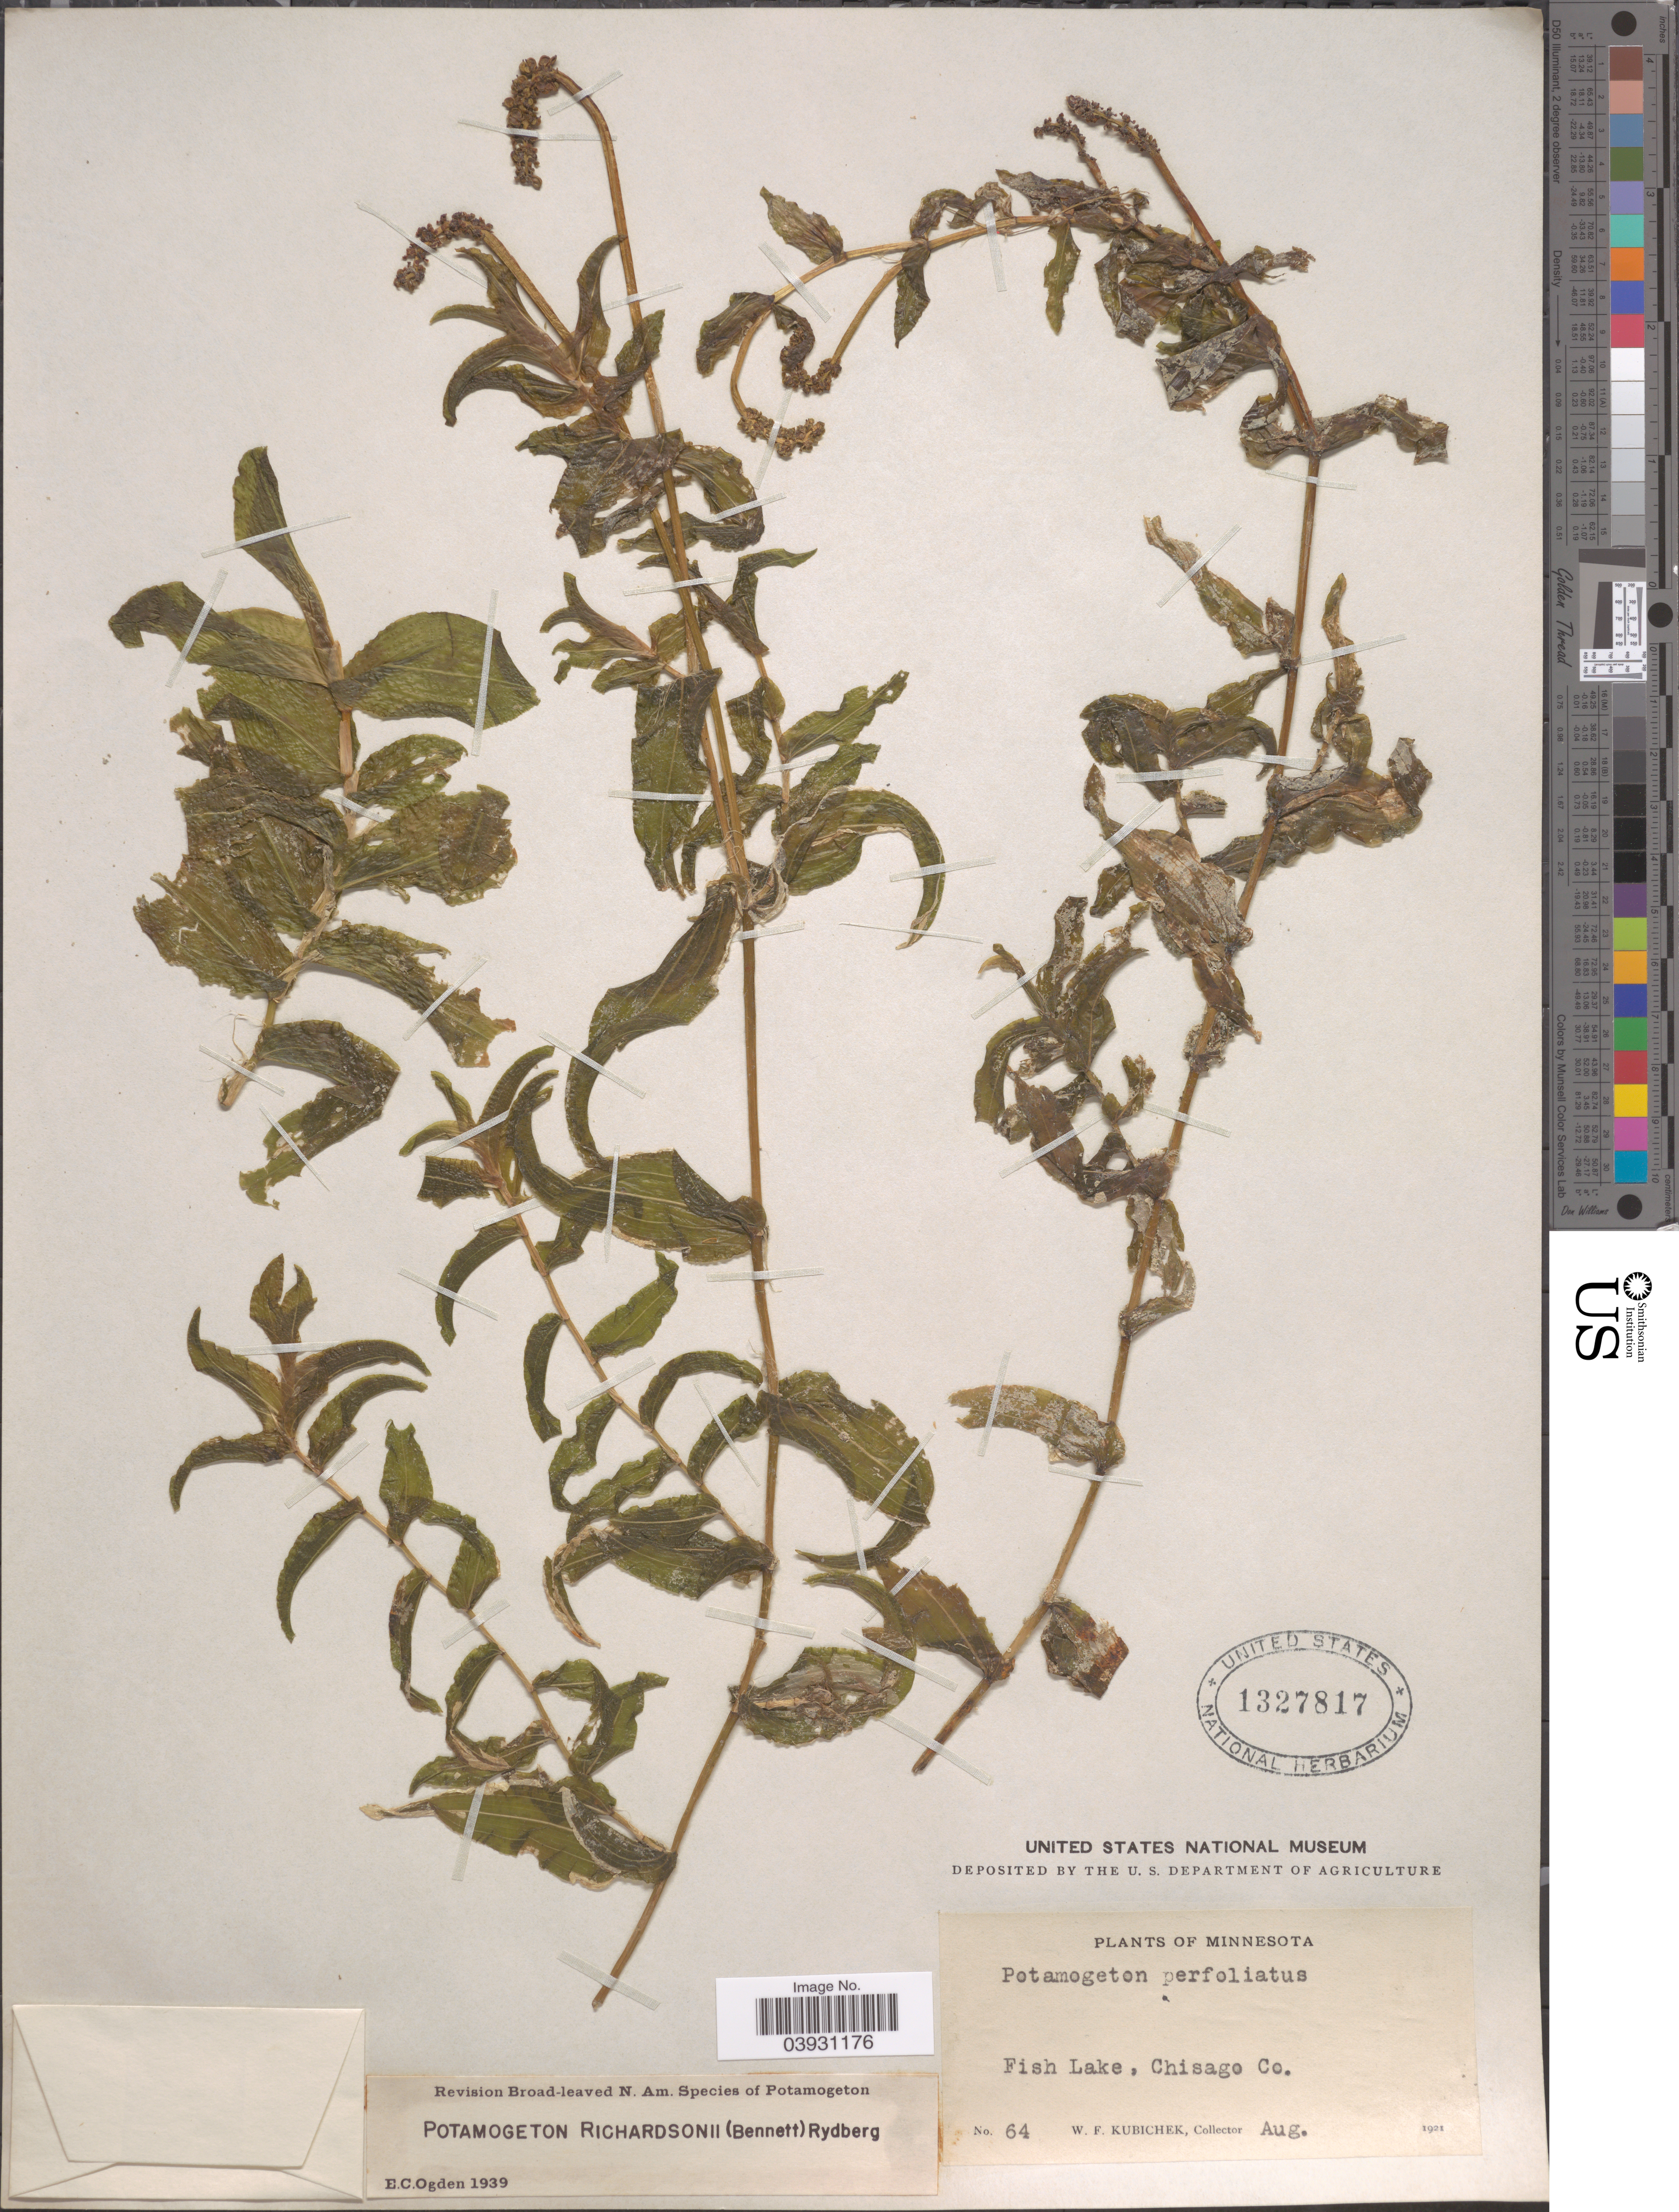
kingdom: Plantae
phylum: Tracheophyta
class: Liliopsida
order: Alismatales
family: Potamogetonaceae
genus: Potamogeton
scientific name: Potamogeton richardsonii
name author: (A.W. Benn.) Rydb.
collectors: W. Kubichek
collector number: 64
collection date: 1921-08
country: United States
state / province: Minnesota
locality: Fish Lake, Chisago Co.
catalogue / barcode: US 1327817